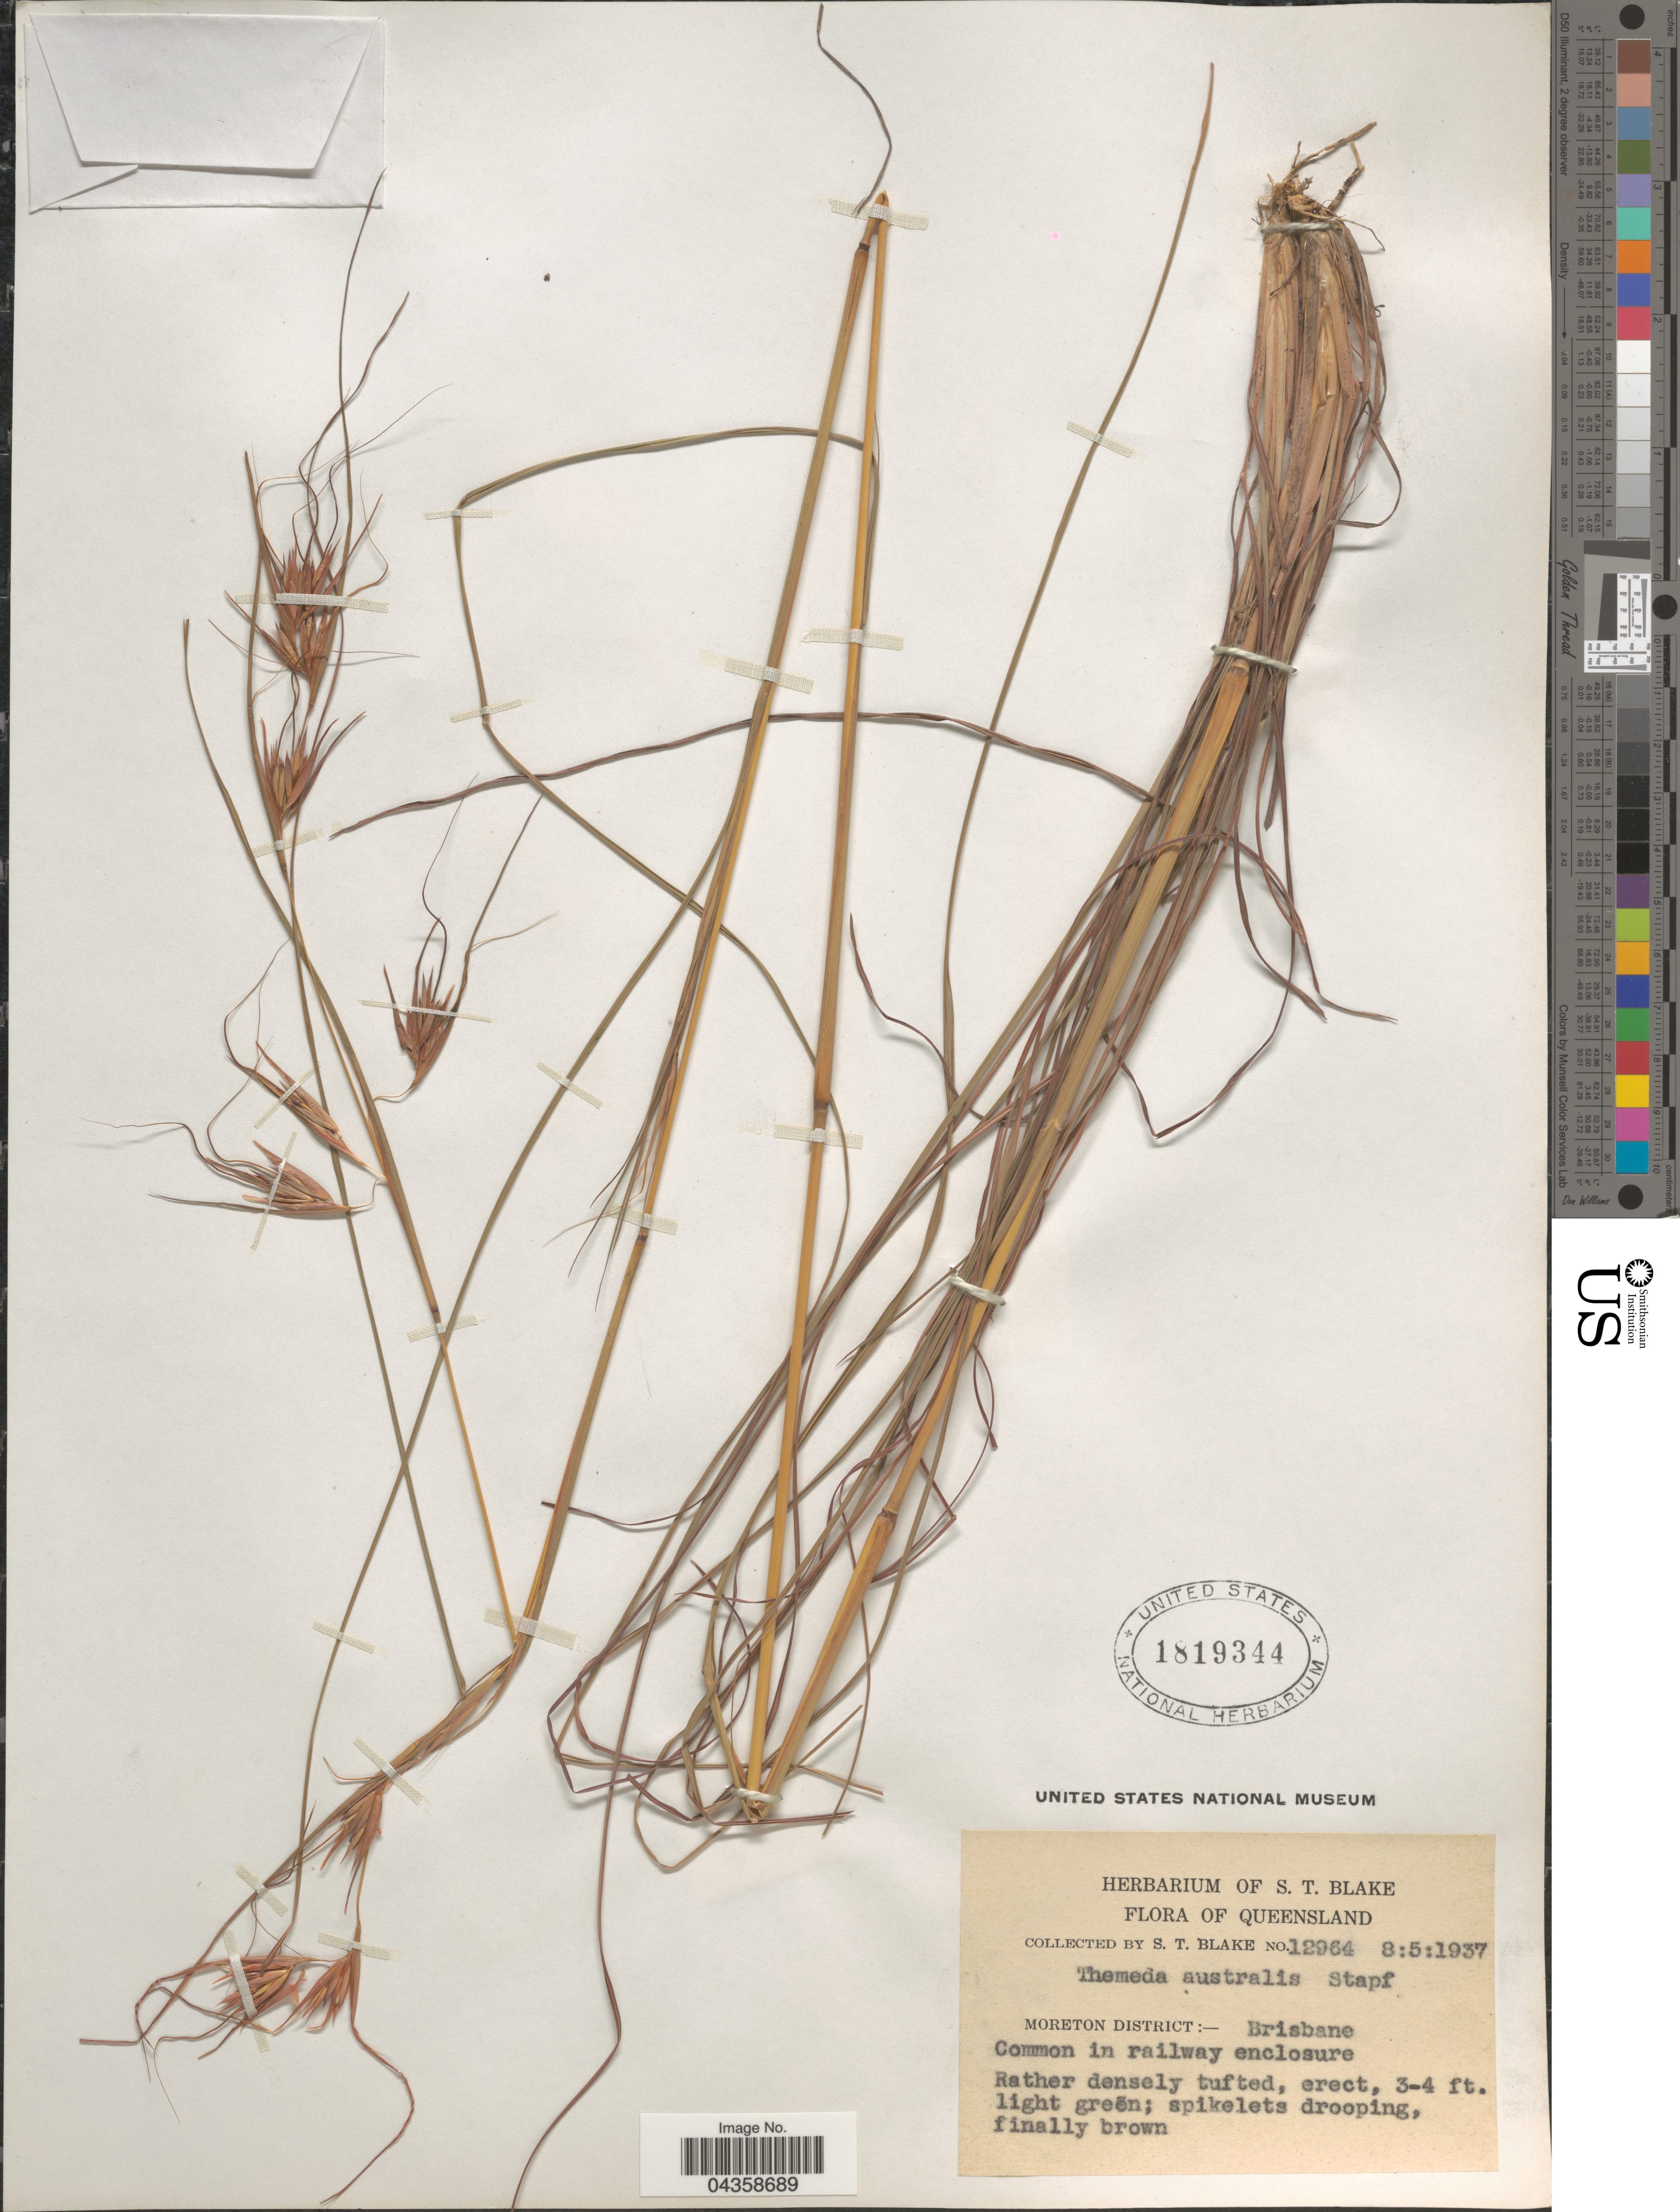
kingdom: Plantae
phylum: Tracheophyta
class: Liliopsida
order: Poales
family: Poaceae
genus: Themeda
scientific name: Themeda triandra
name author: Forssk.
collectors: S. T. Blake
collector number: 12964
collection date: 1937-05-08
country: Australia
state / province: Queensland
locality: Moreton District: Brisbane.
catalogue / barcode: US 1819344